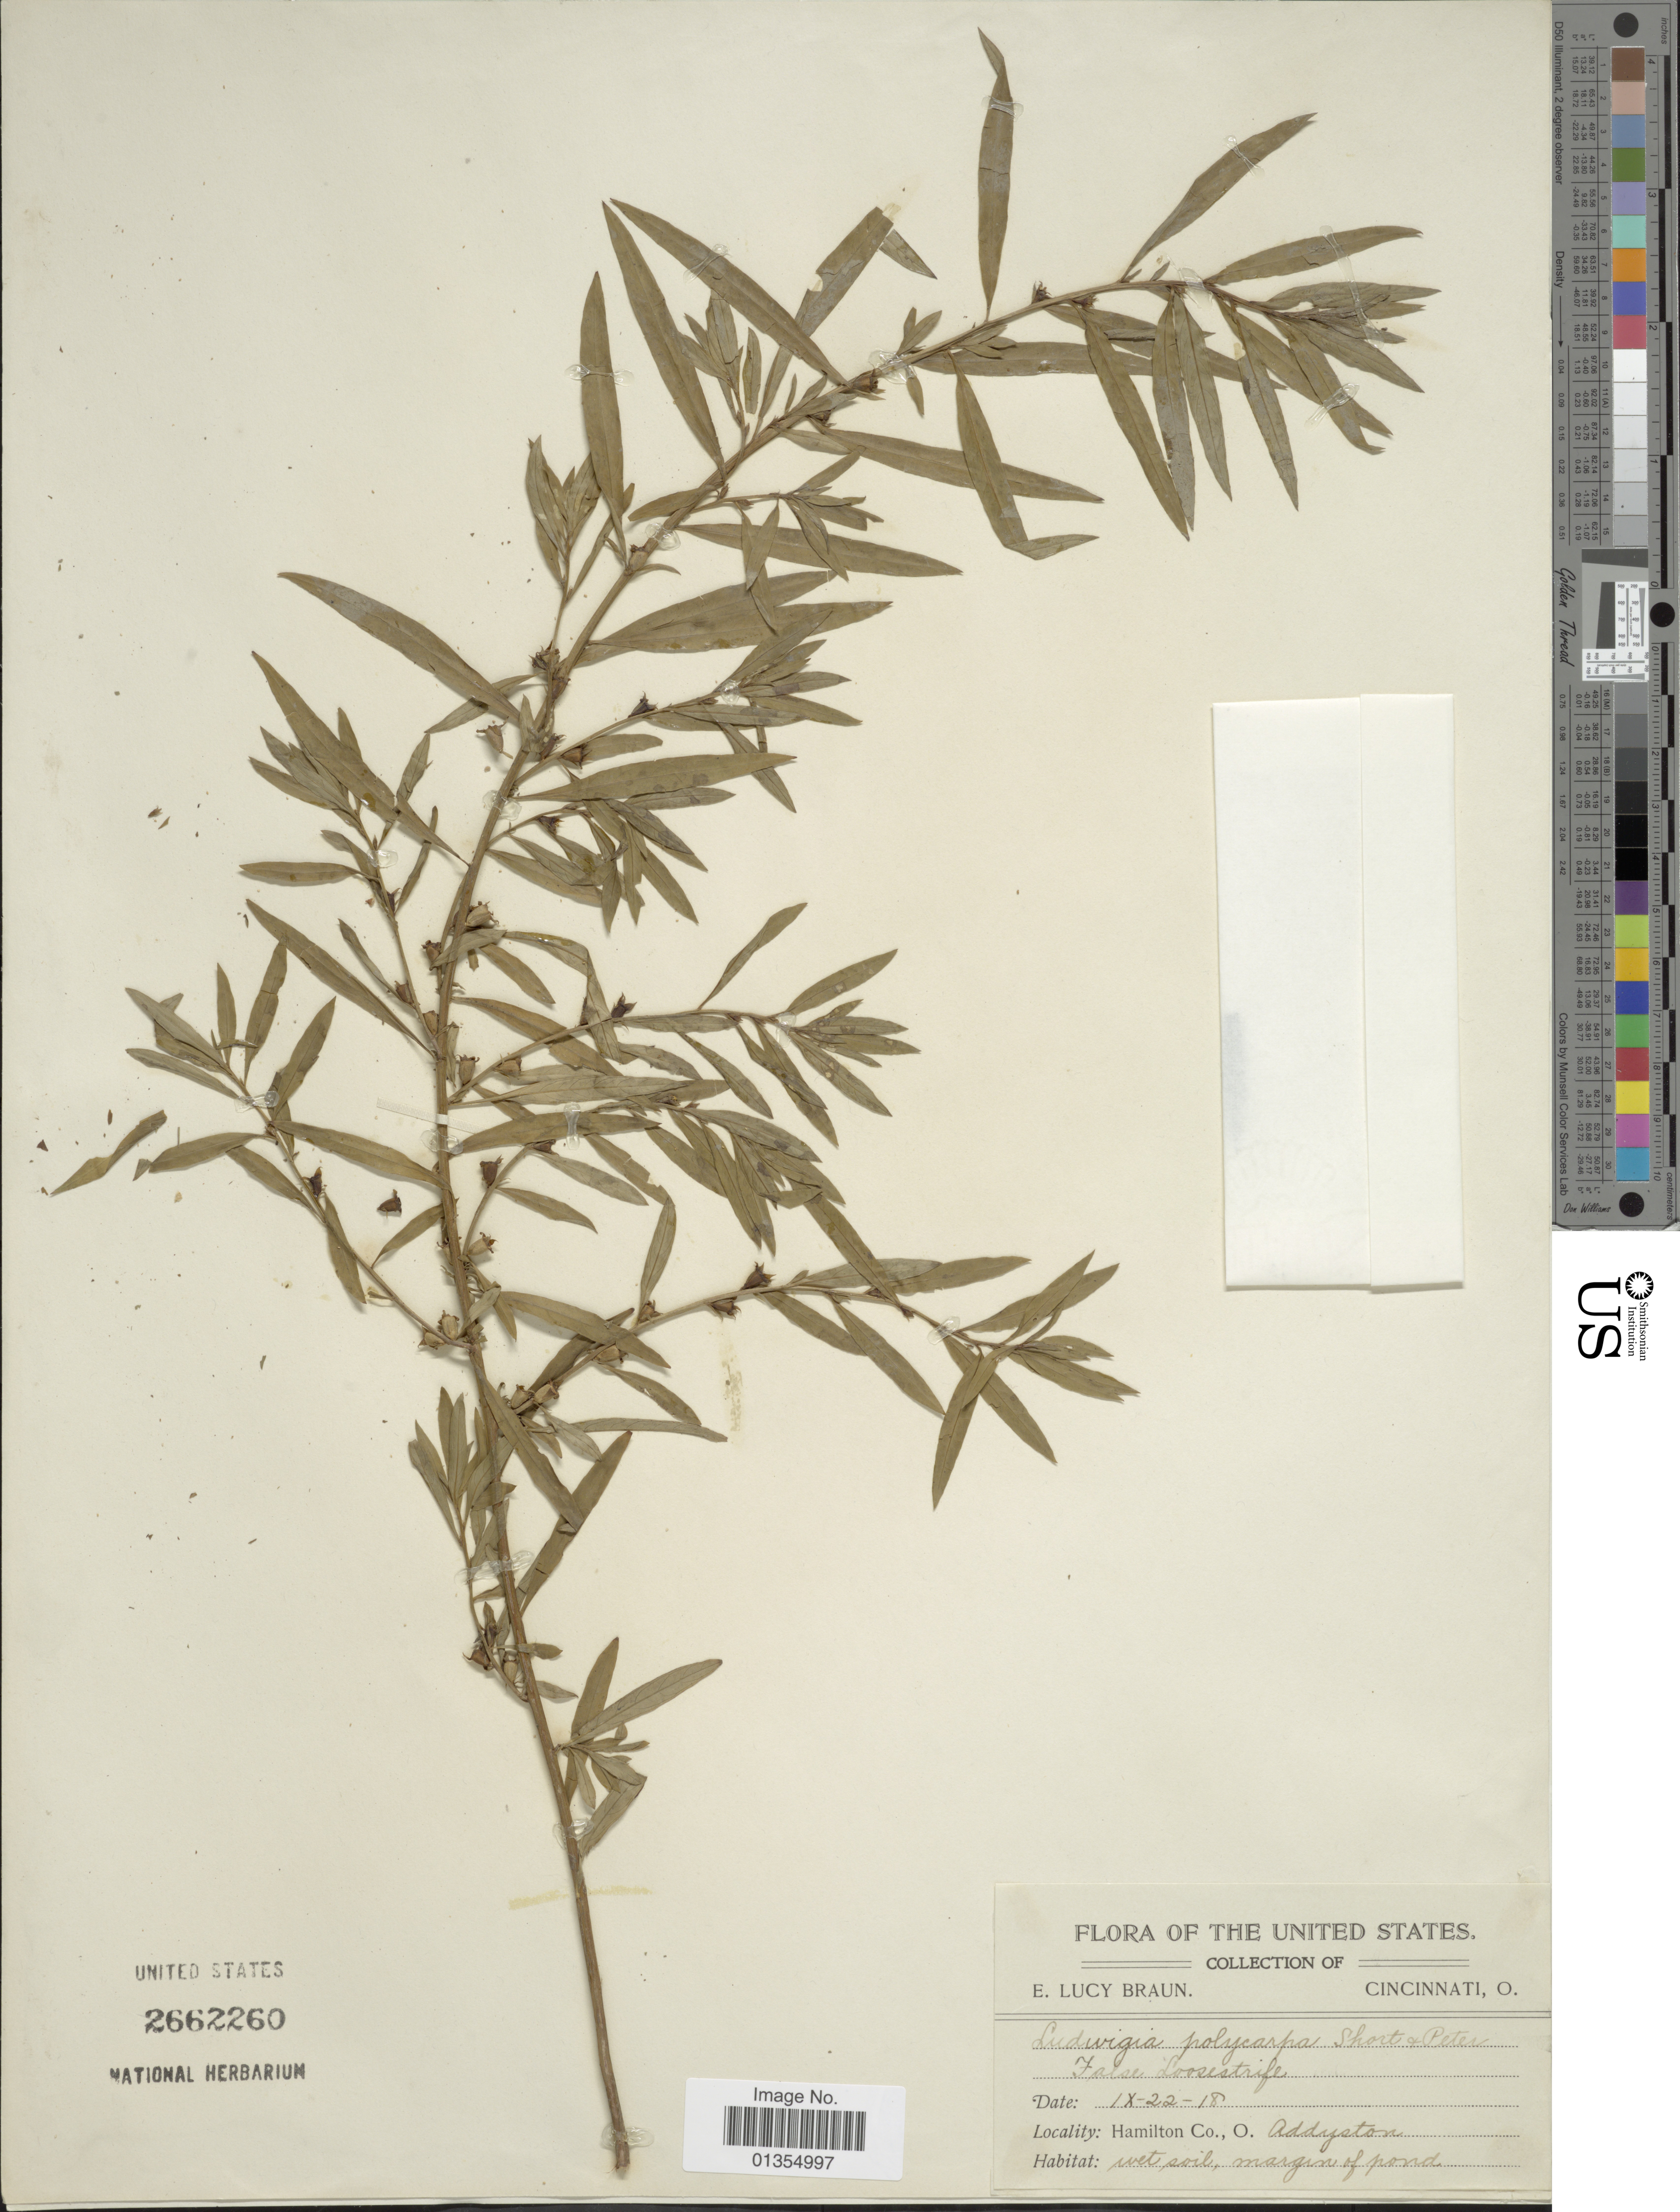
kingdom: Plantae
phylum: Tracheophyta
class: Magnoliopsida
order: Myrtales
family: Onagraceae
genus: Ludwigia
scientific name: Ludwigia polycarpa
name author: Short & R. Peter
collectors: E. L. Braun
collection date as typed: Transcribed d/m/y: 22/9/18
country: United States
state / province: Ohio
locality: Cincinnati, Hamilton Co., O. Addyston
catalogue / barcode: US 2662260